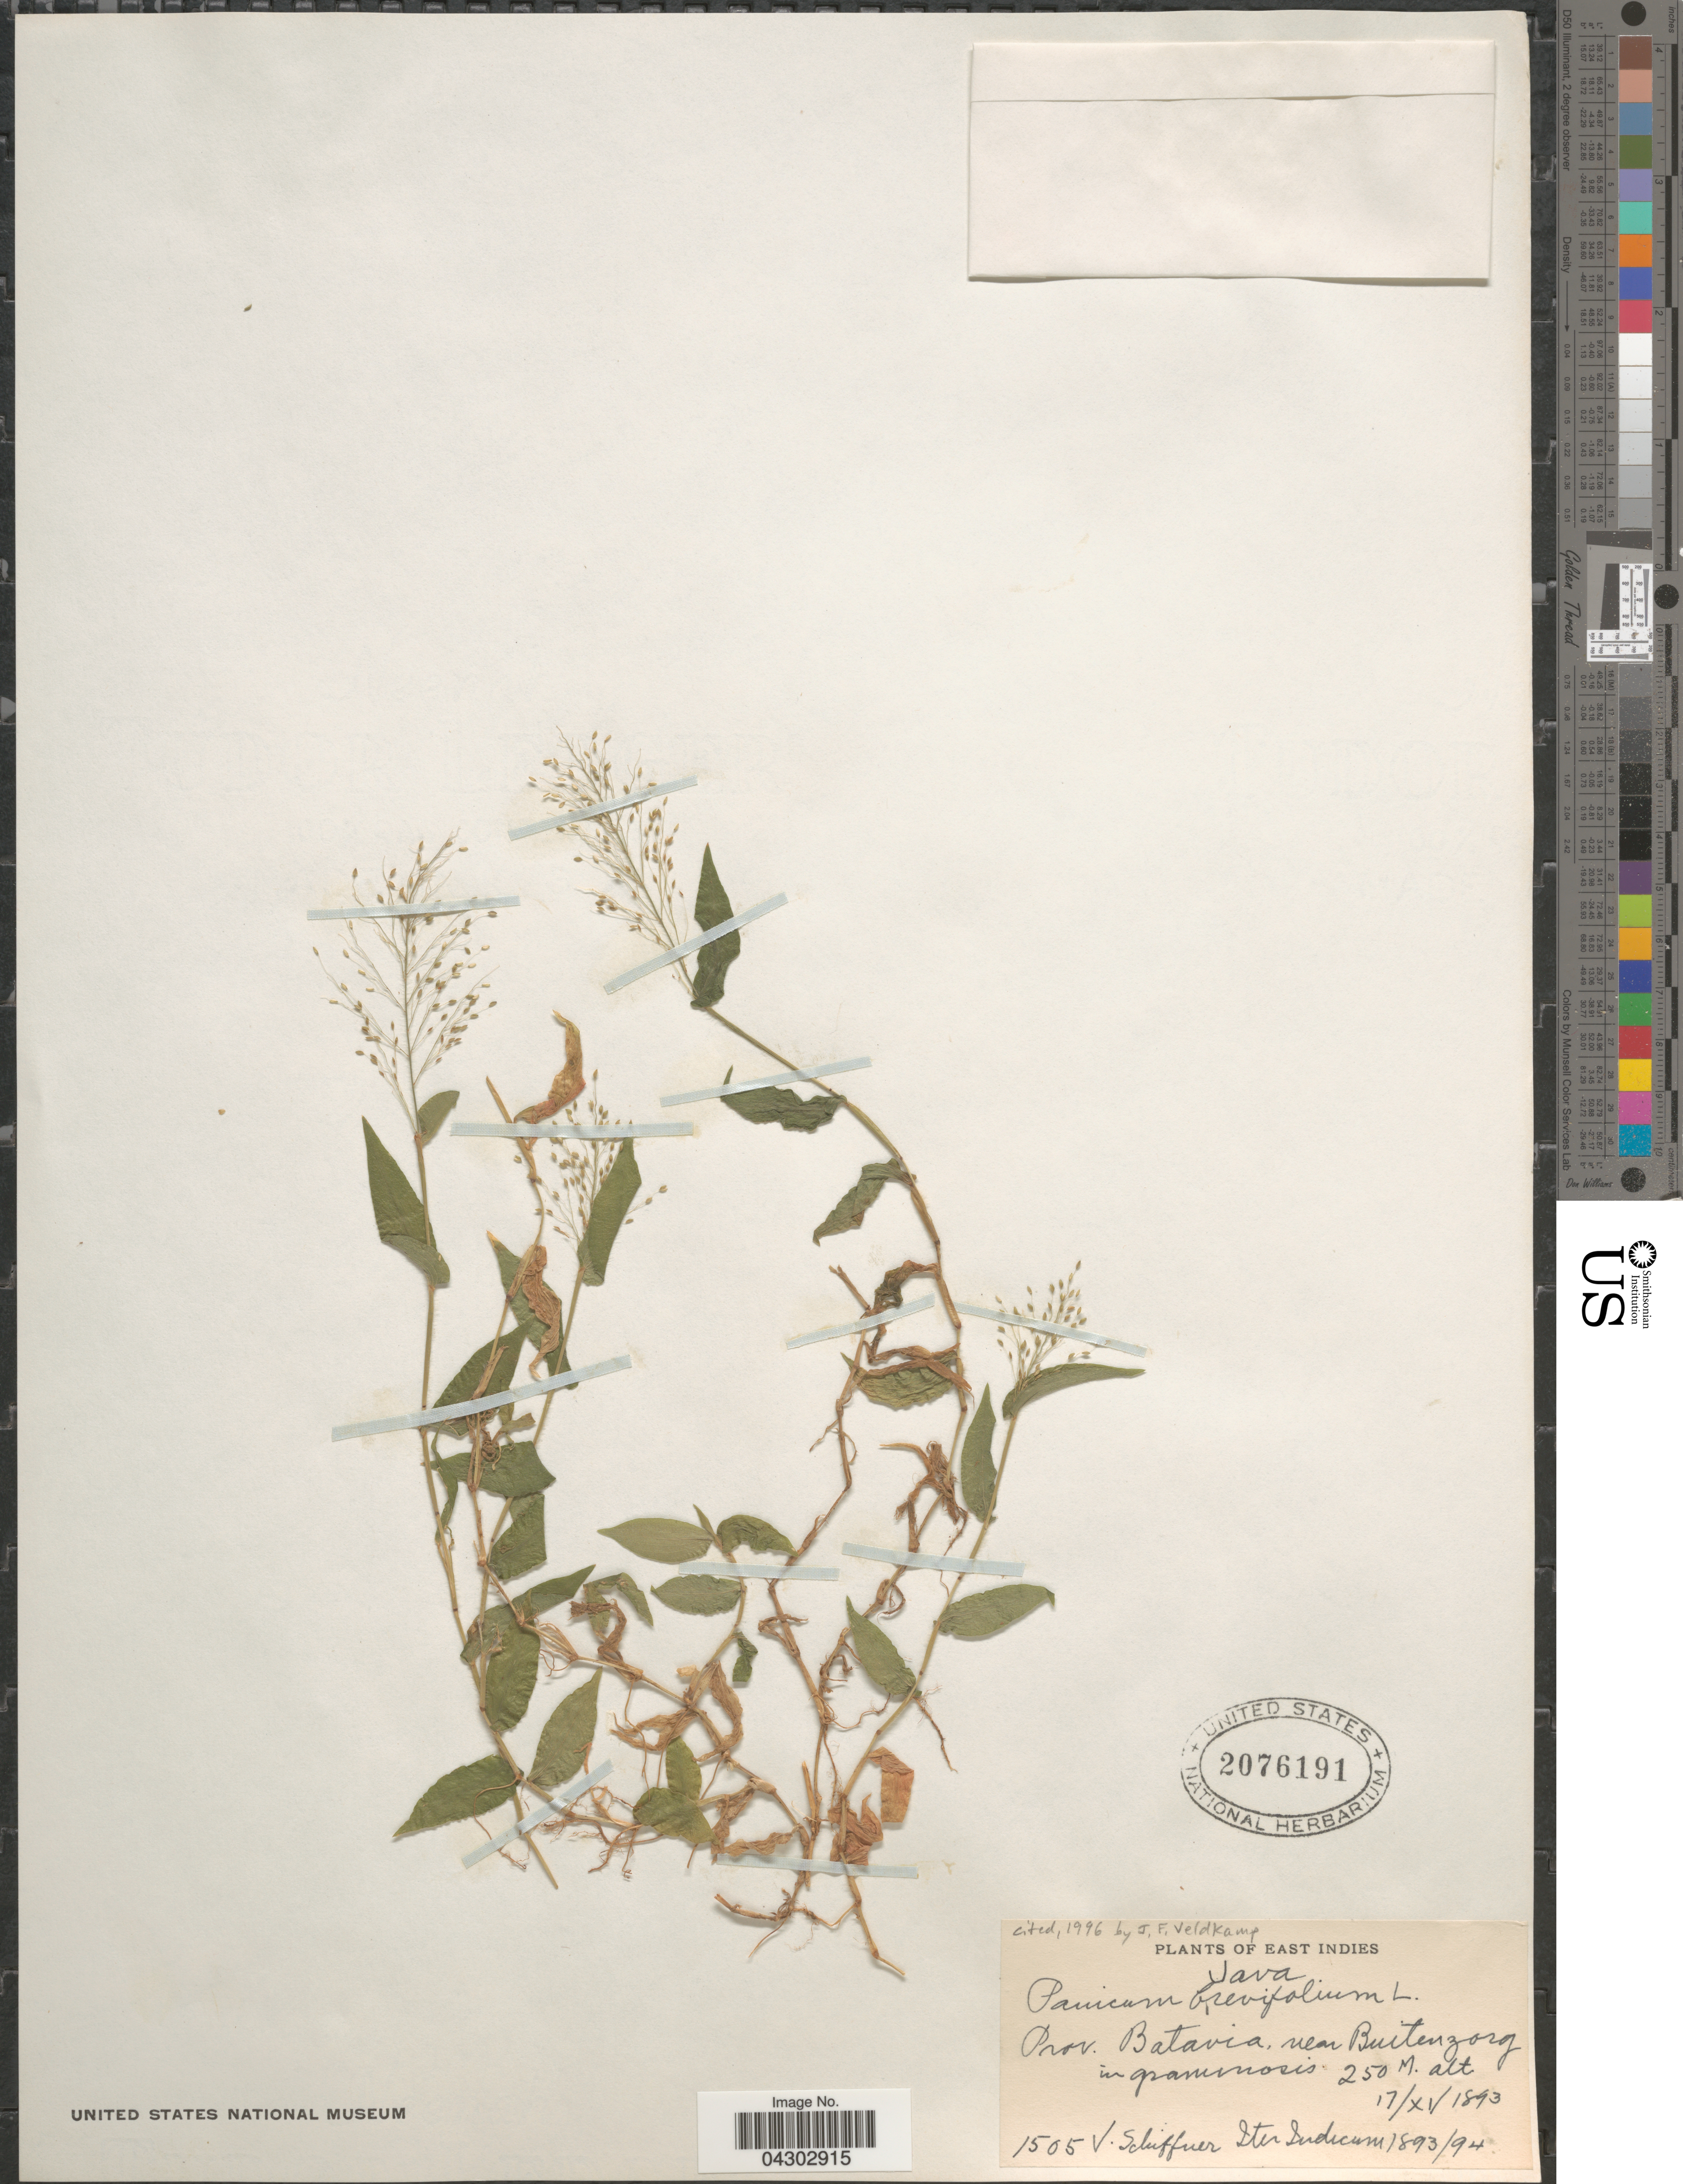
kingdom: Plantae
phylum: Tracheophyta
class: Liliopsida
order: Poales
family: Poaceae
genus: Panicum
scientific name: Panicum brevifolium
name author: L.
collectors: V. Schiffner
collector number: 1505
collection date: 1893-11-17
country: Indonesia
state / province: Java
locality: East Indies. Prov. Batavia, near Buitenzorg. Iter Indicum 1893/94.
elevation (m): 250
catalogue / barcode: US 2076191